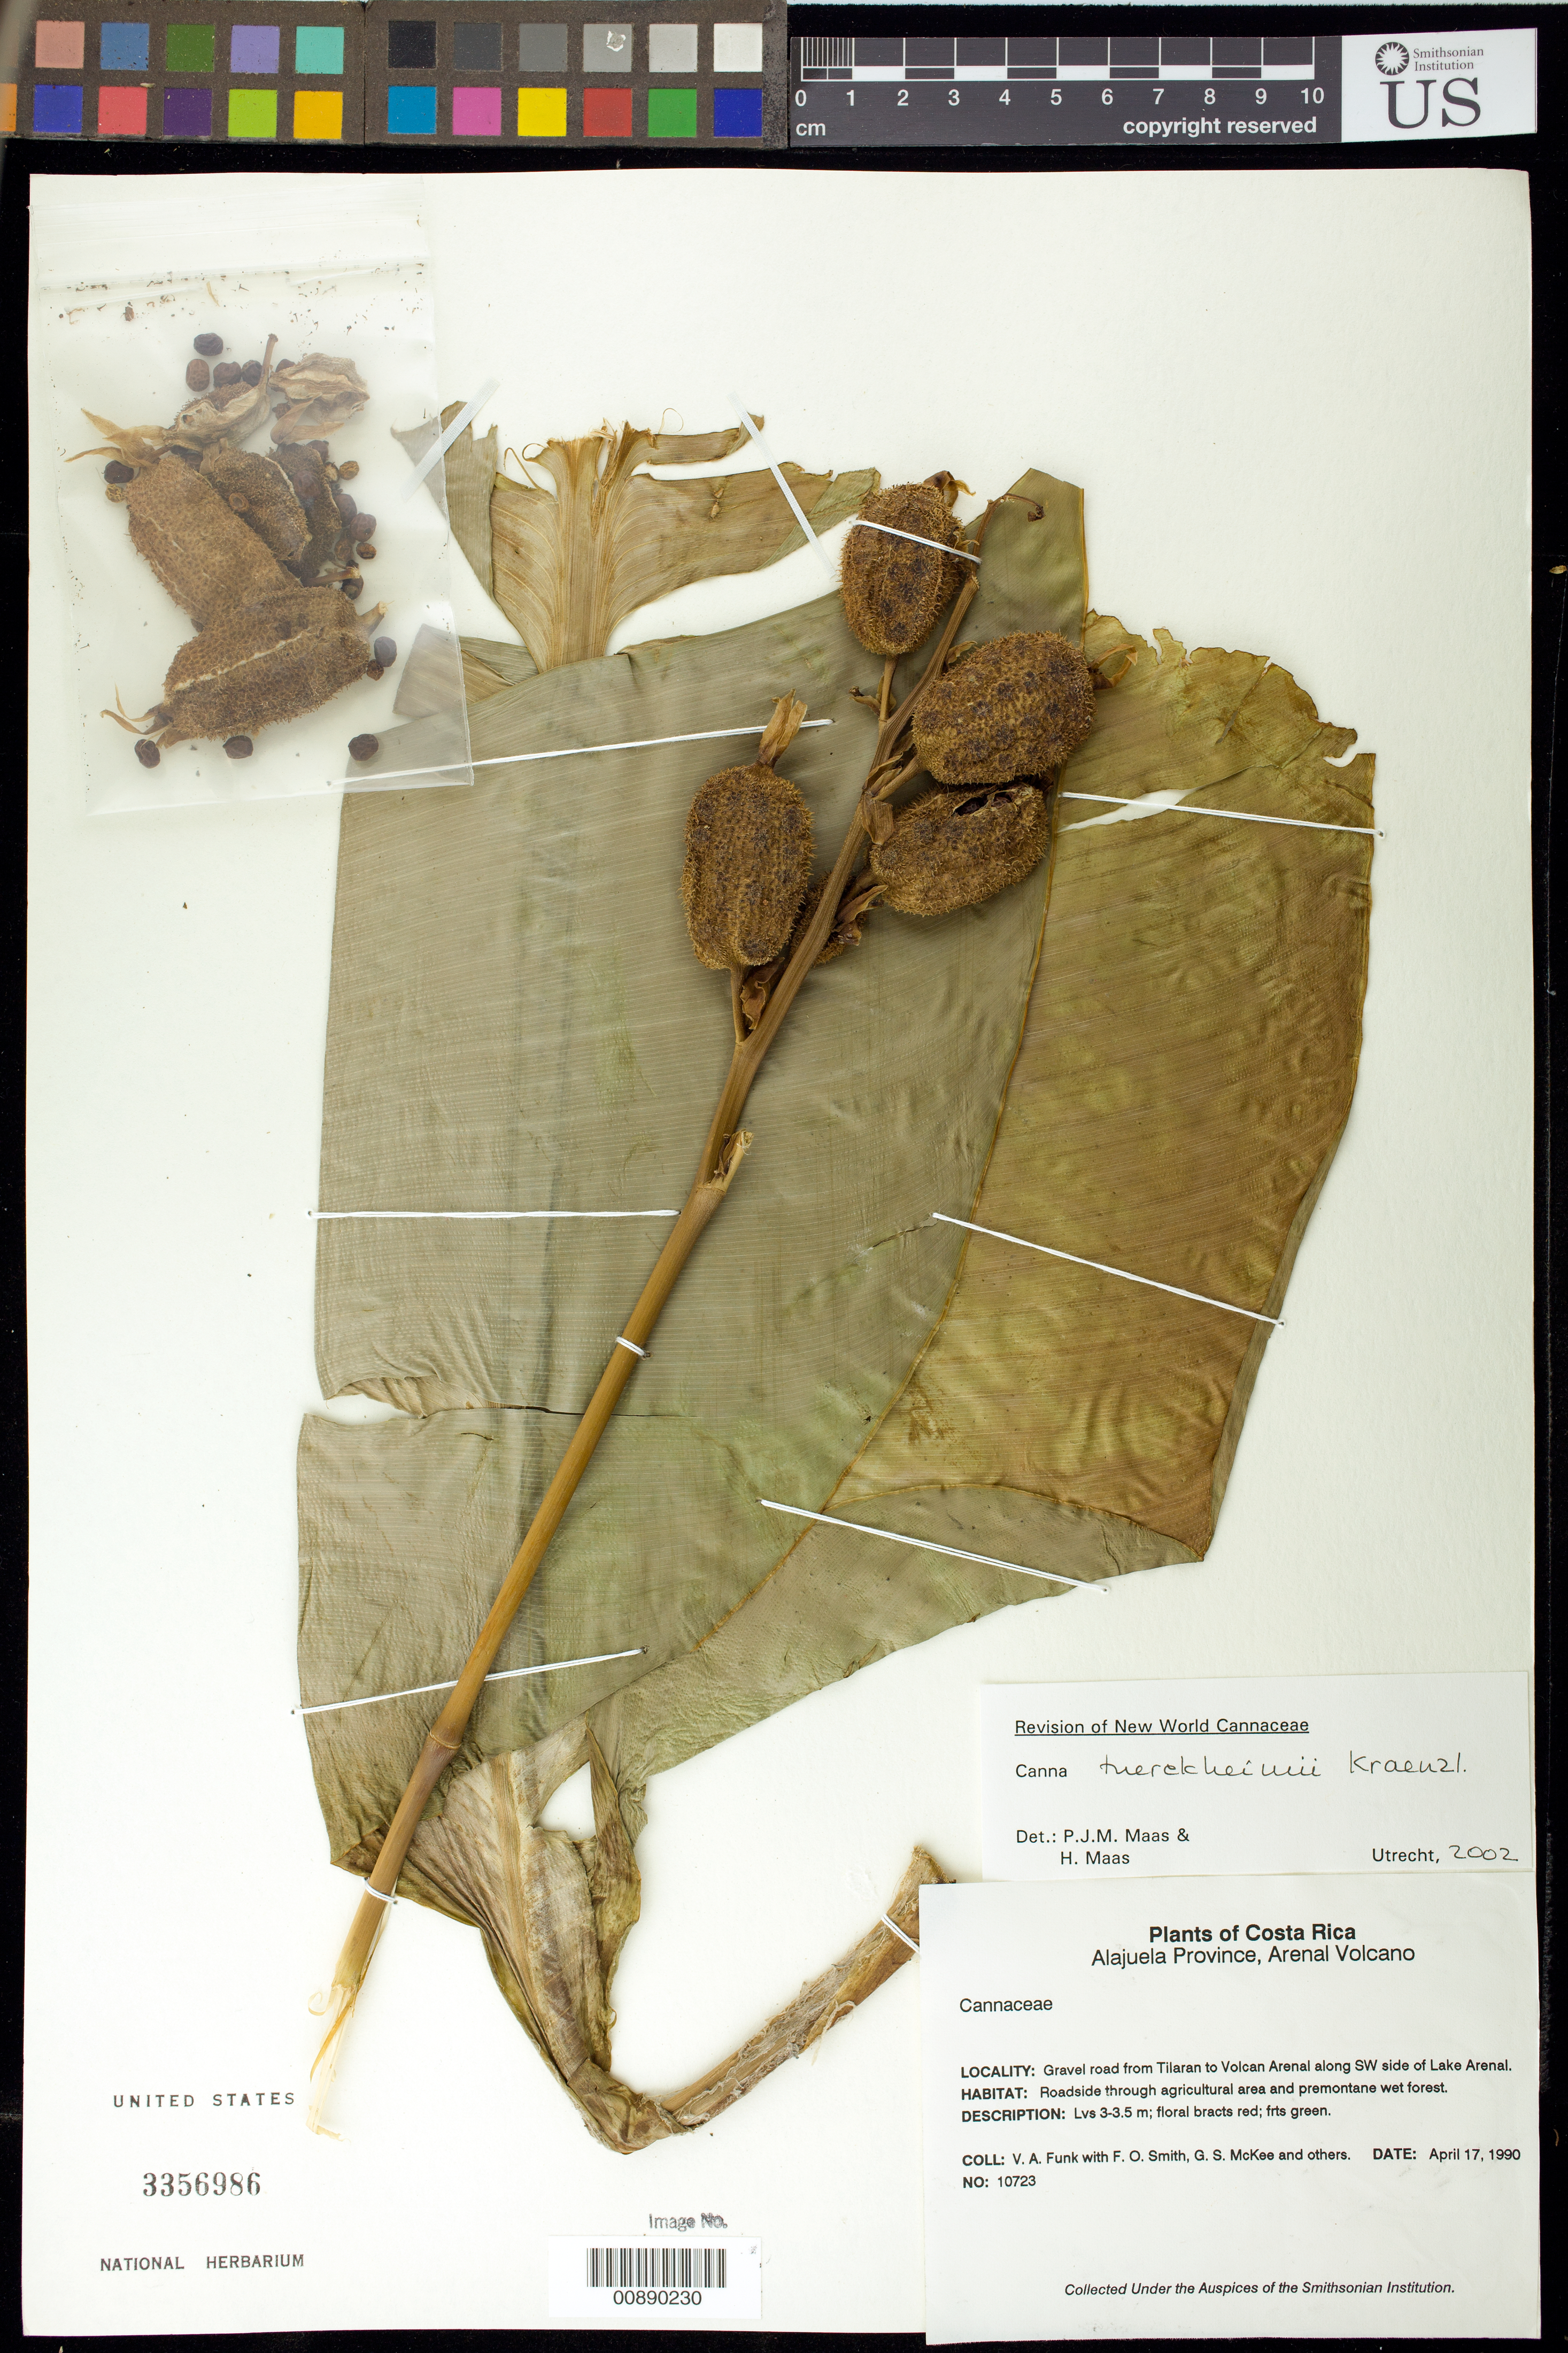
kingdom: Plantae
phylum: Tracheophyta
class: Liliopsida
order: Zingiberales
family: Cannaceae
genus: Canna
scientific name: Canna tuerckheimii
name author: Kraenzl. in Engl.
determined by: Maas, Paul J.; Maas, H.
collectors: V. Funk, F. Smith & G. S. McKee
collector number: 10723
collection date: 1990-04-17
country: Costa Rica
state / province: Alajuela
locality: Gravel road from Tilaran to Volcan Arenal along SW side of Lake Arenal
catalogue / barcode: US 3356986